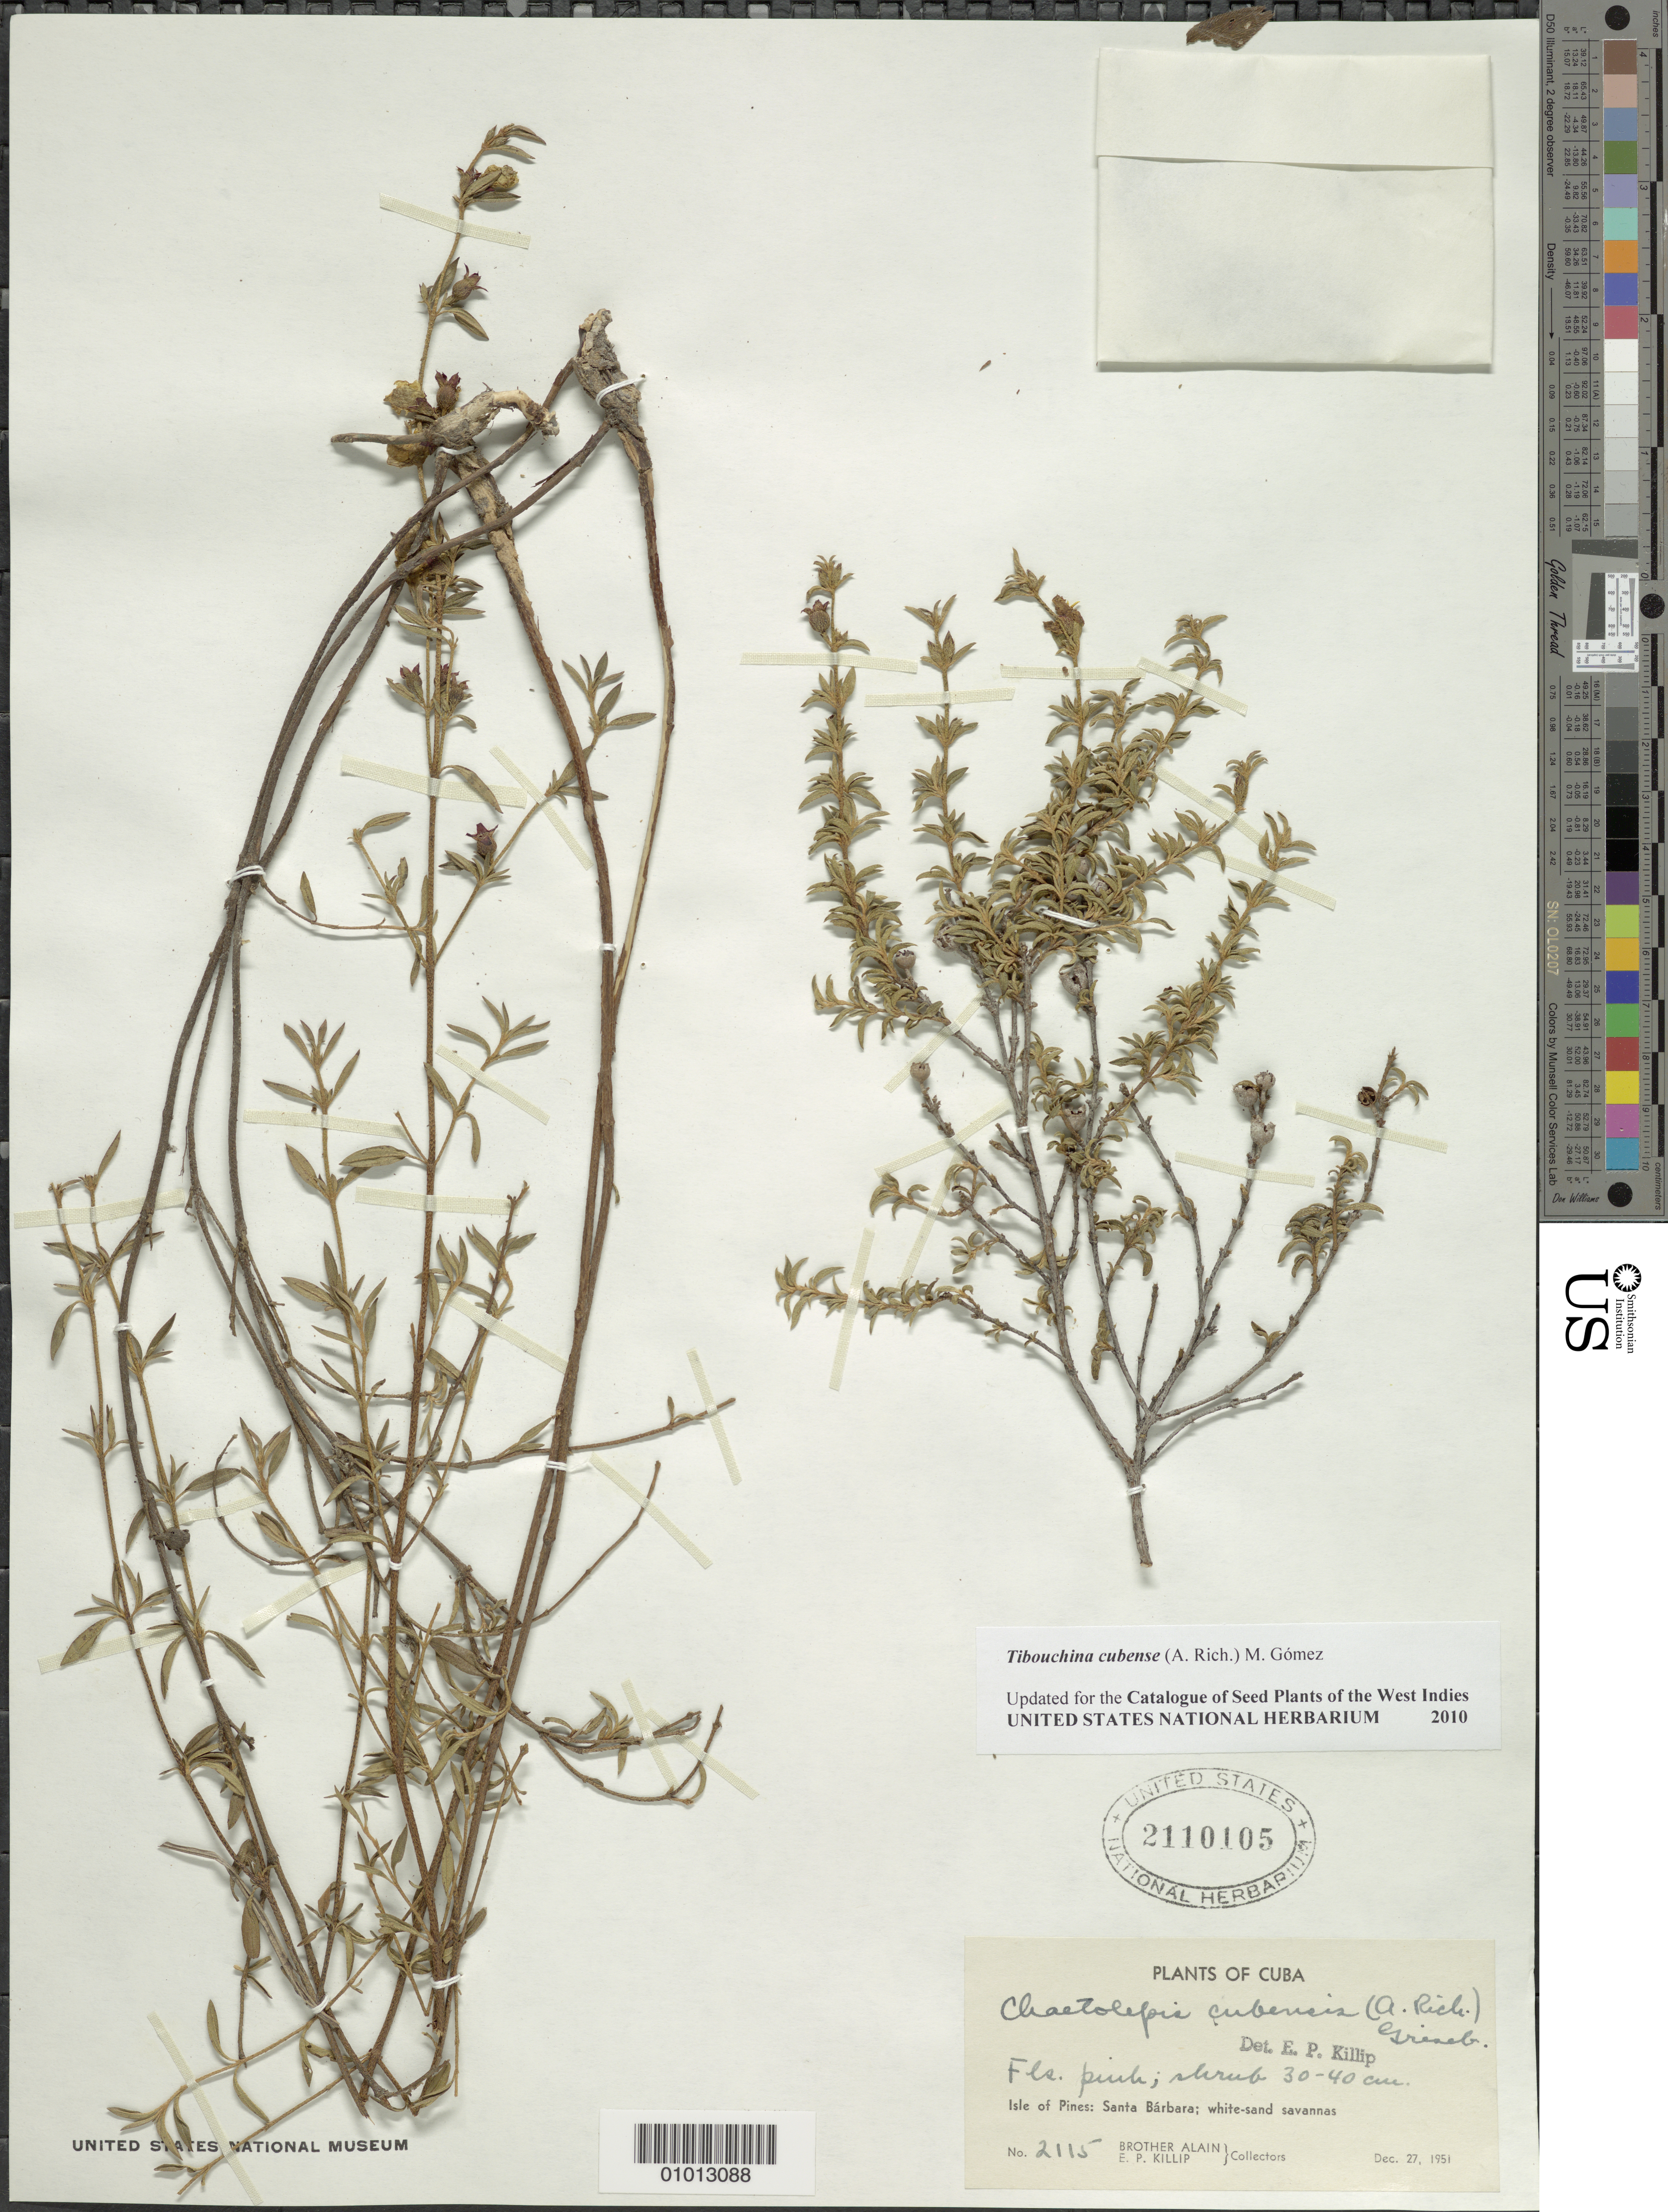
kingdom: Plantae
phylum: Tracheophyta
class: Magnoliopsida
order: Myrtales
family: Melastomataceae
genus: Arthrostemma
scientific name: Arthrostemma cubense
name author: A. Rich.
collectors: A. H. Liogier & E. P. Killip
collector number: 2115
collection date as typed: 27 Dec 1951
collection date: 1951-12-27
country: Cuba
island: Isla de la Juventud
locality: Isle of Pines, Santa Bárbara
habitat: White-sand savannas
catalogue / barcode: US 2110105